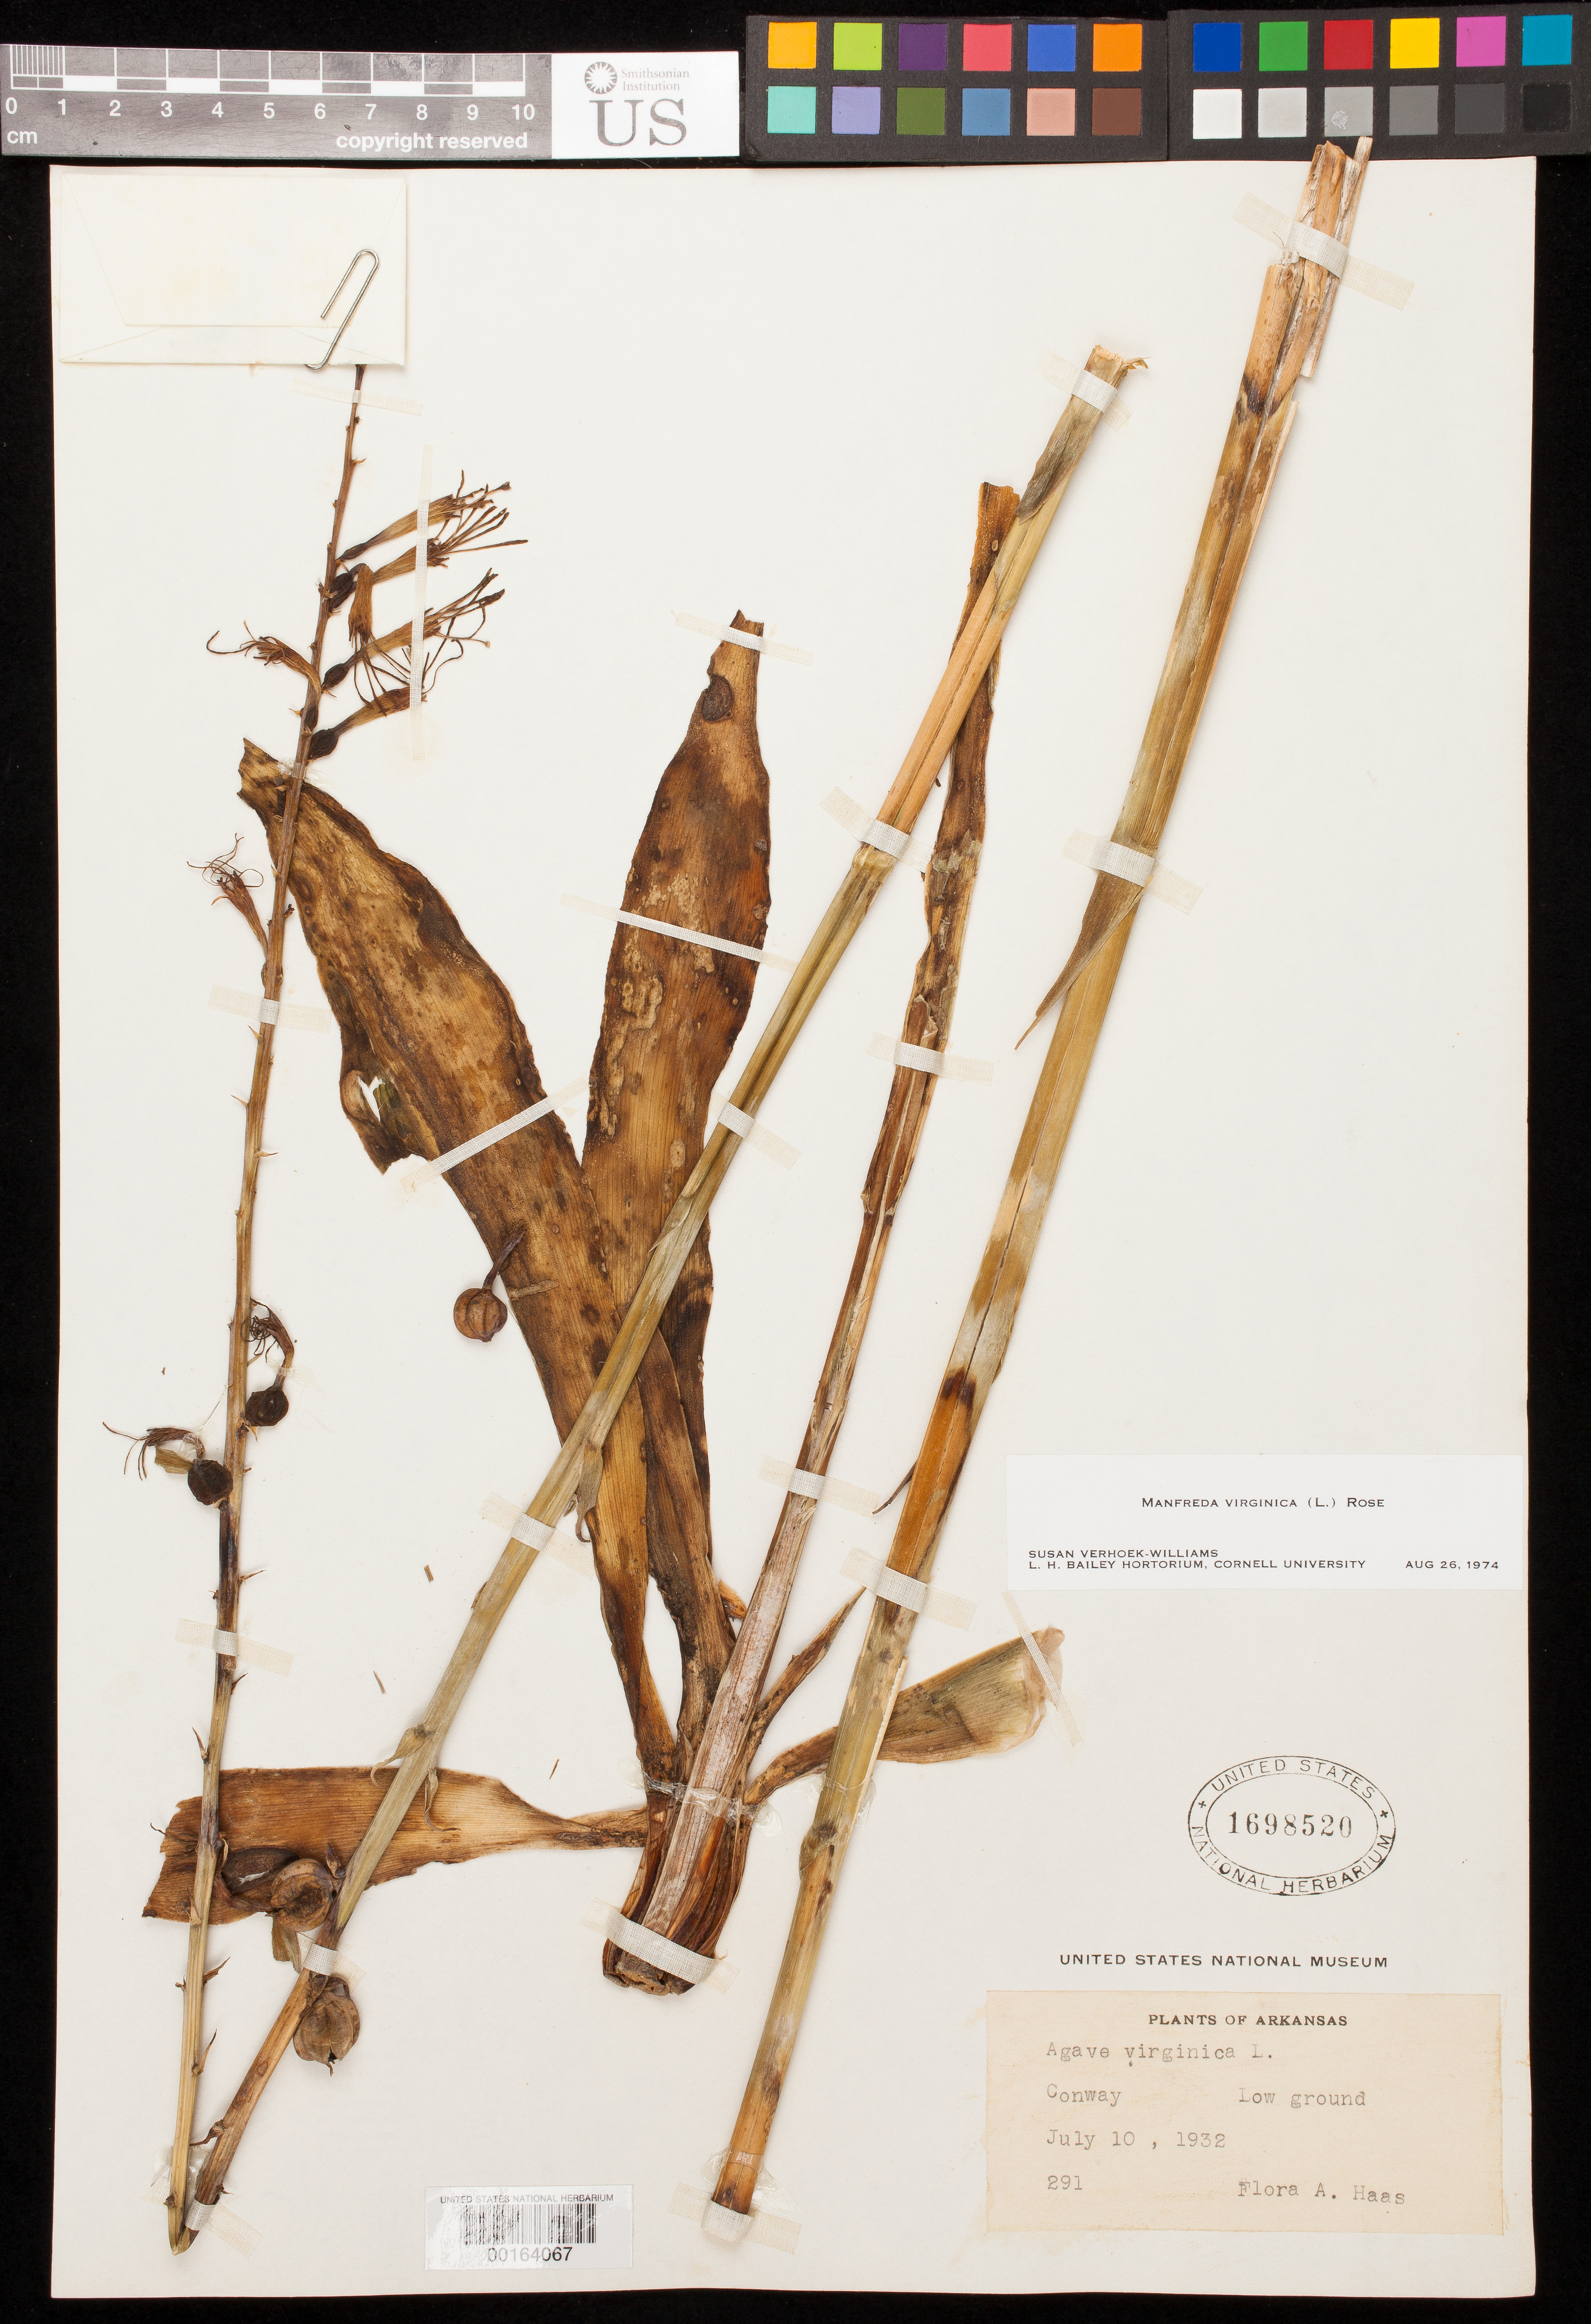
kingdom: Plantae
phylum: Tracheophyta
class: Liliopsida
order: Asparagales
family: Asparagaceae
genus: Manfreda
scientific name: Manfreda virginica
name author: (L.) Salisb. ex Rose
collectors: F. A. Haas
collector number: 291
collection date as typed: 10 Jul 1932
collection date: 1932-07-10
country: United States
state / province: Arkansas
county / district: Faulkner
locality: Conway. [or conway county?]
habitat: Low ground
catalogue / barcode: US 1698520